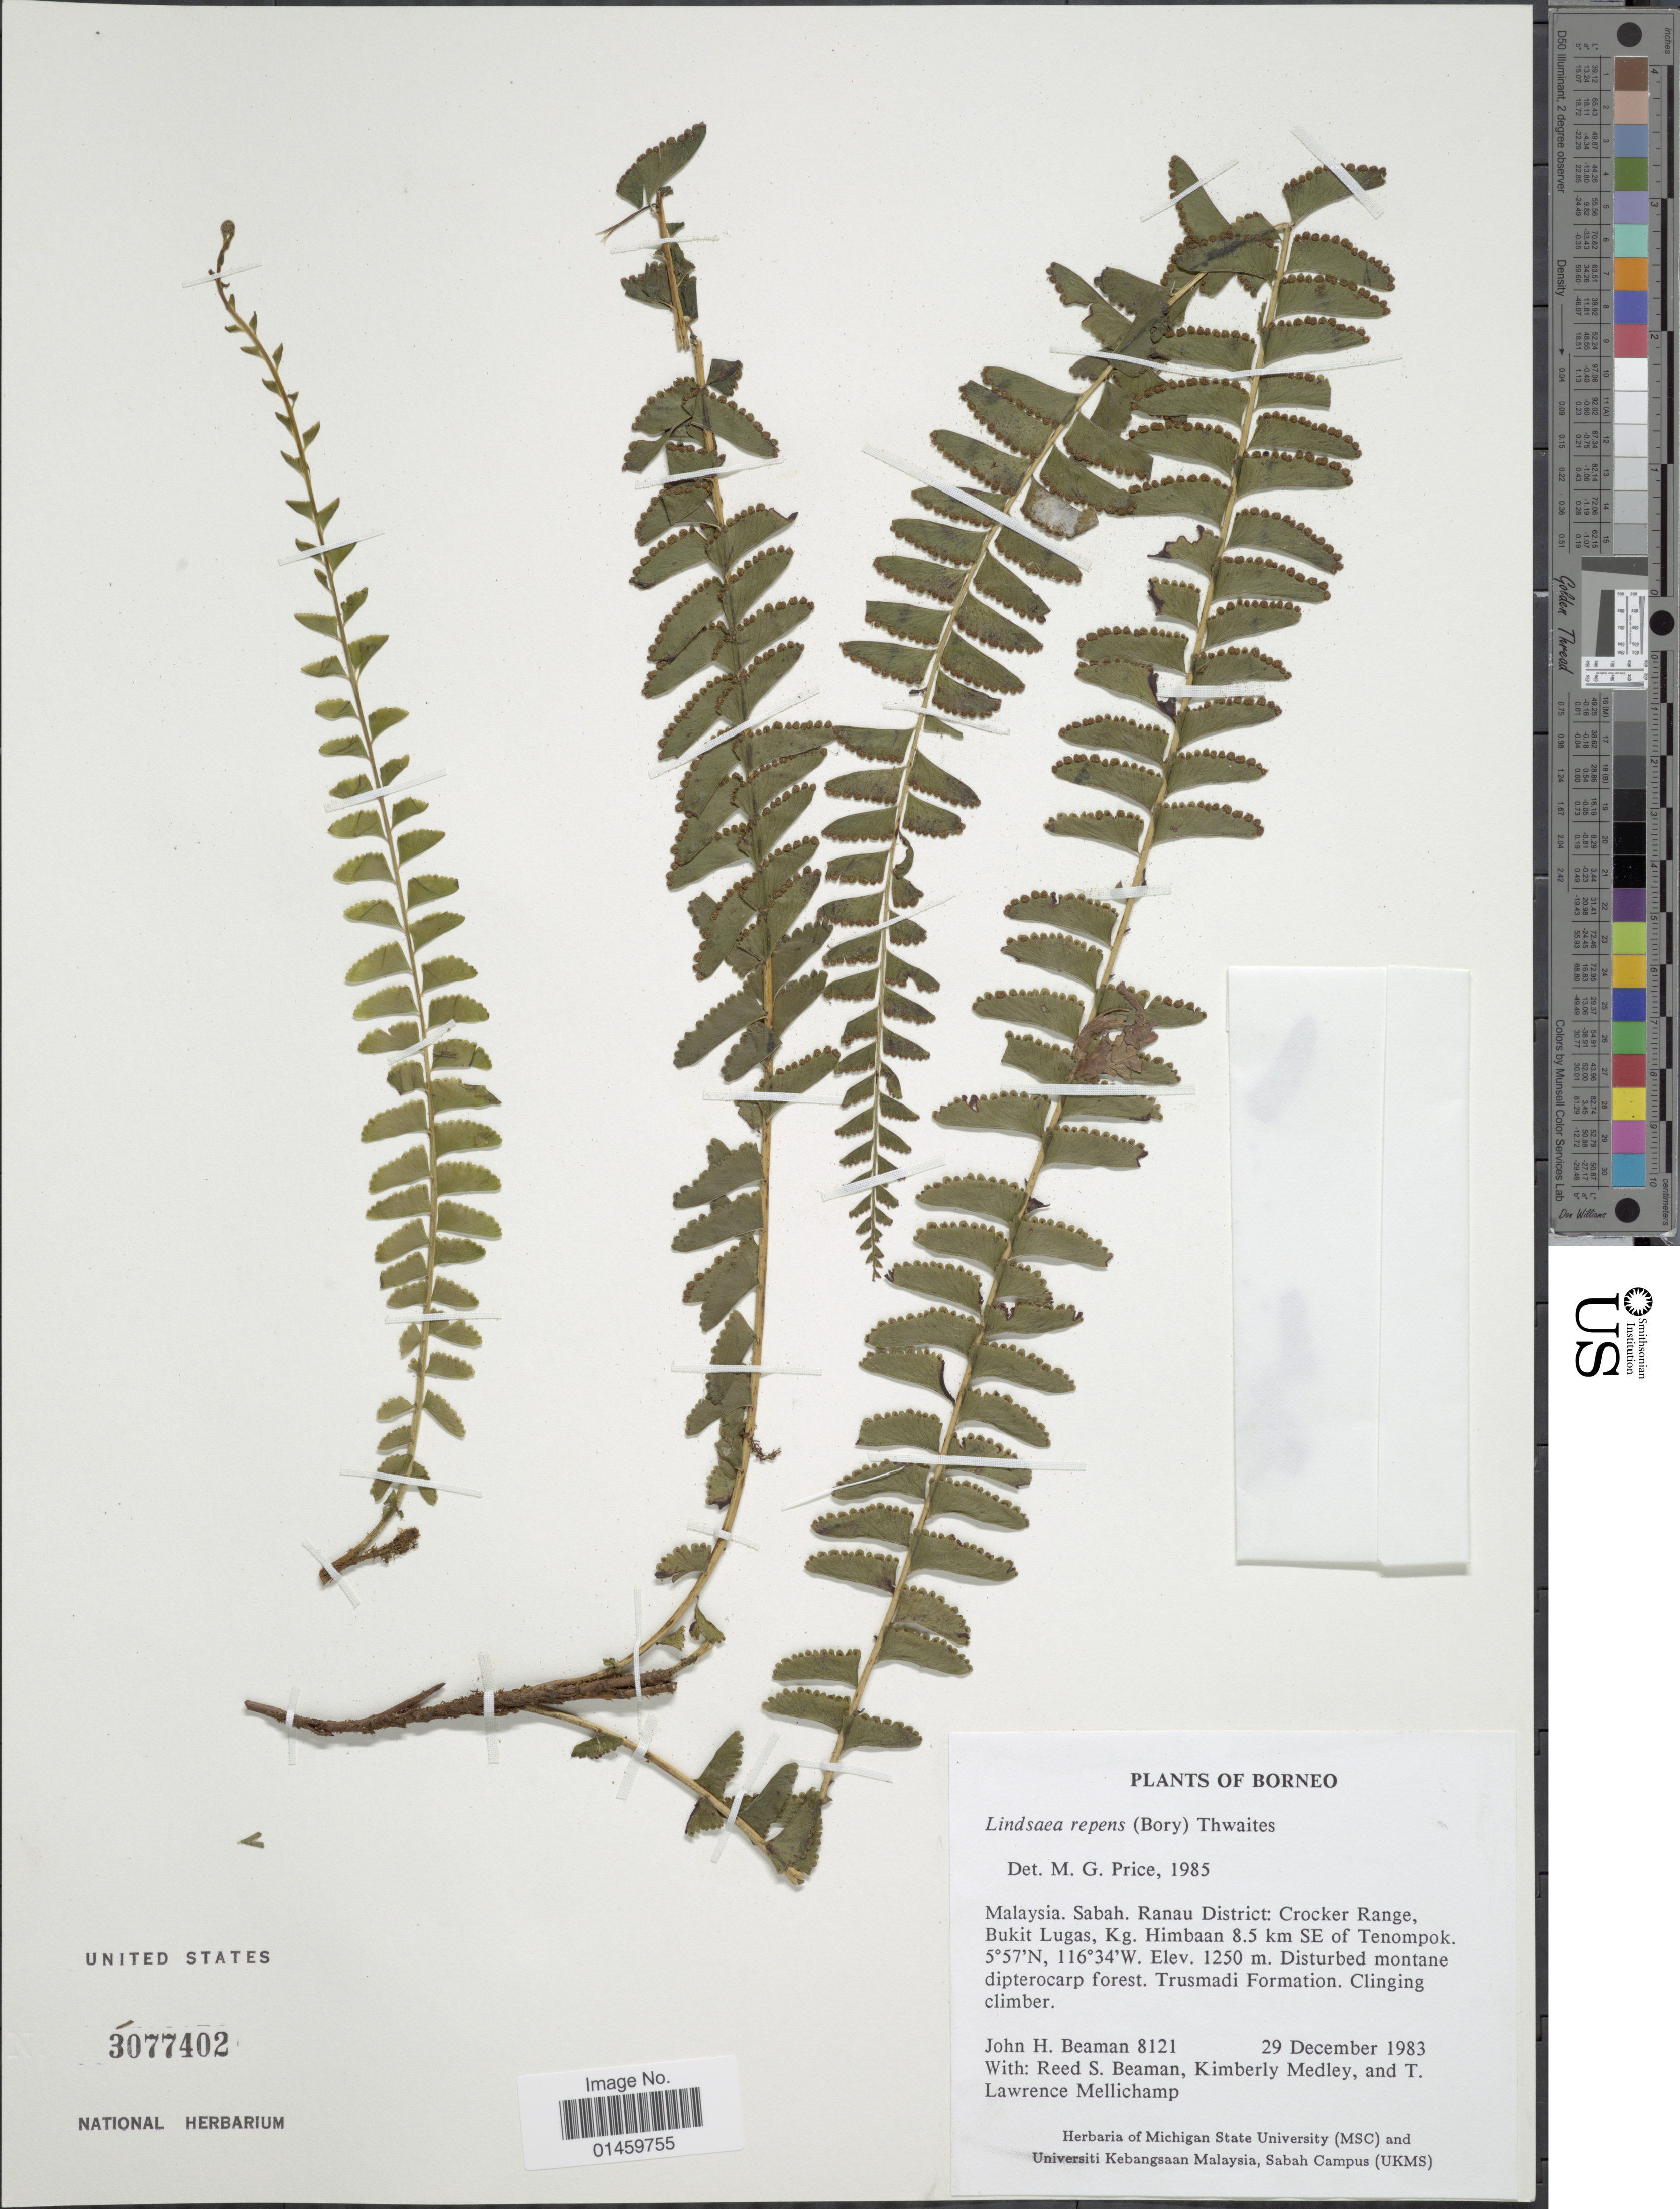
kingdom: Plantae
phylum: Tracheophyta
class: Polypodiopsida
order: Polypodiales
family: Lindsaeaceae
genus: Lindsaea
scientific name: Lindsaea repens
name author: (Bory) Thwaites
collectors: J. H. Beaman, R. S. Beaman, K. Medley & T. L. Mellichamp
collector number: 8121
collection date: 1983-12-29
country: Malaysia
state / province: Sabah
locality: Borneo. Malaysia. Sabah. Ranau Dsitrict: Crocker Range, Bukit Lugas, Kg. Himbaan 8.5 km SE of Tenompok.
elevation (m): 1250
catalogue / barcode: US 3077402